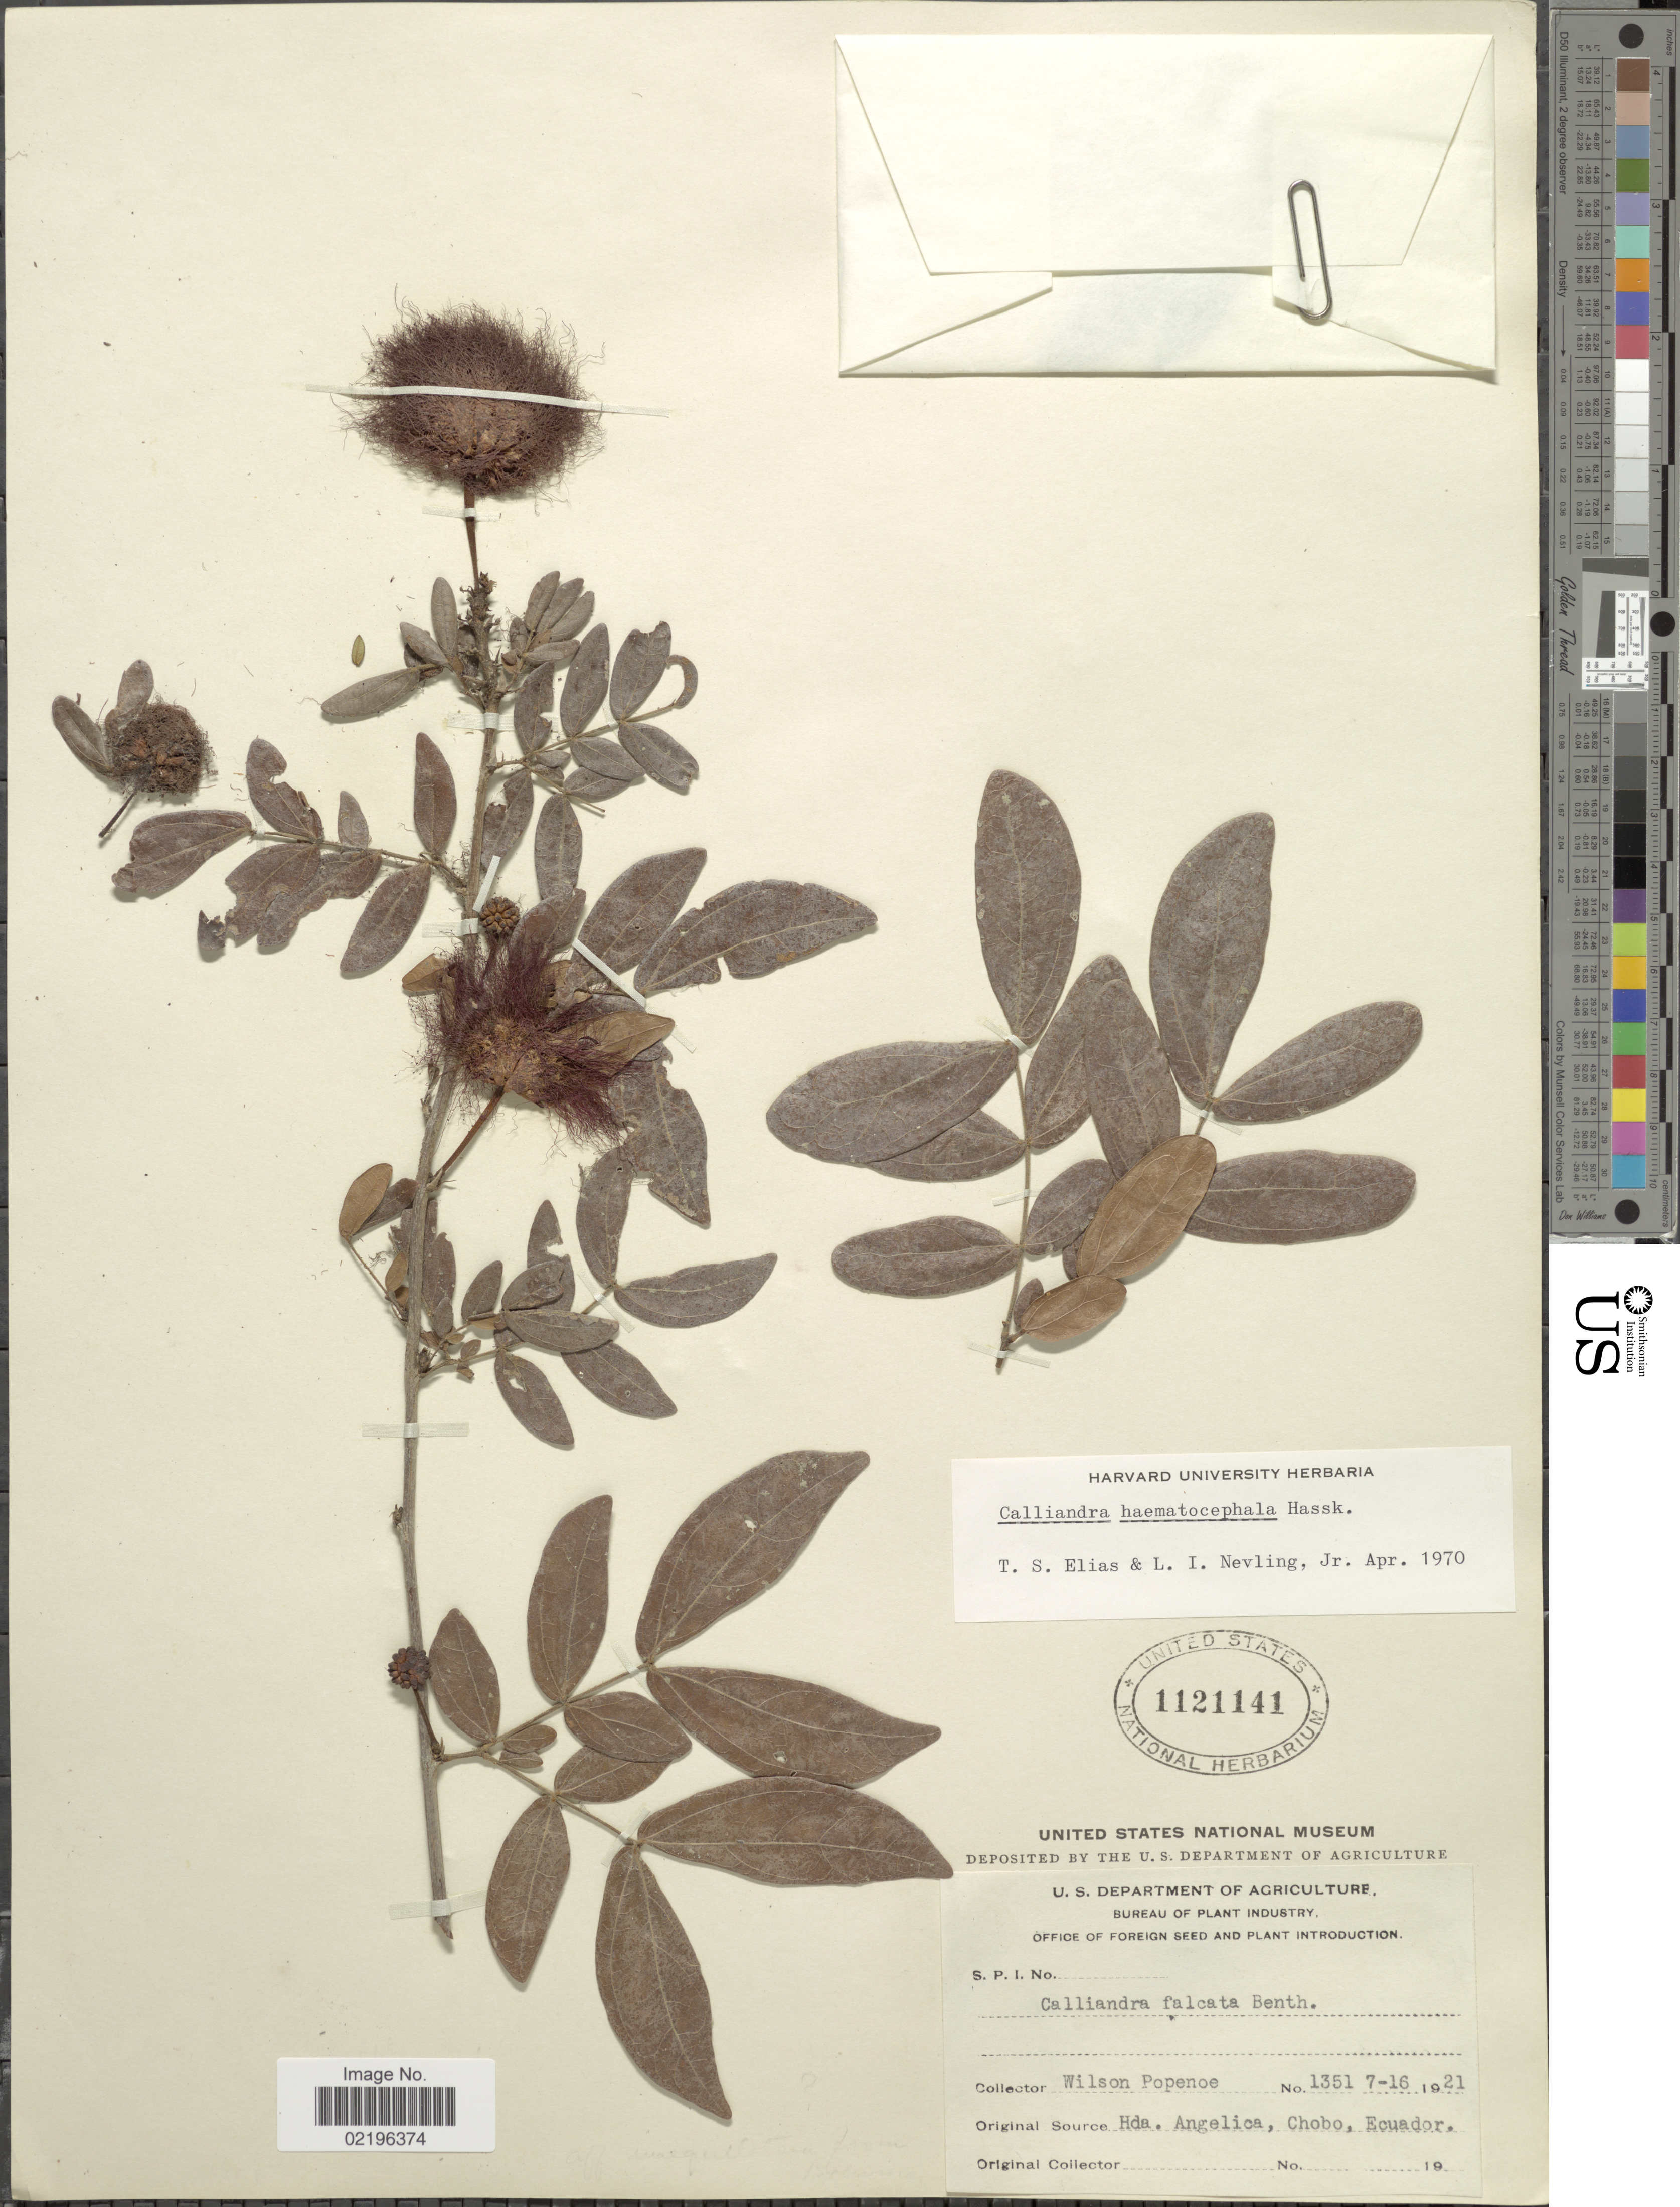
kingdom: Plantae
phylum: Tracheophyta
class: Magnoliopsida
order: Fabales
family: Fabaceae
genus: Calliandra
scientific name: Calliandra haematocephala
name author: Hassk.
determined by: Elias, T. & Nevling, Jr , L. I., (GH), Harvard University Herbaria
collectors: W. Popenoe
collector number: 1351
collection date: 1921-07-16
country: Ecuador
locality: Hda. Angelica, Chobo, Ecuador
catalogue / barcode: US 1121141